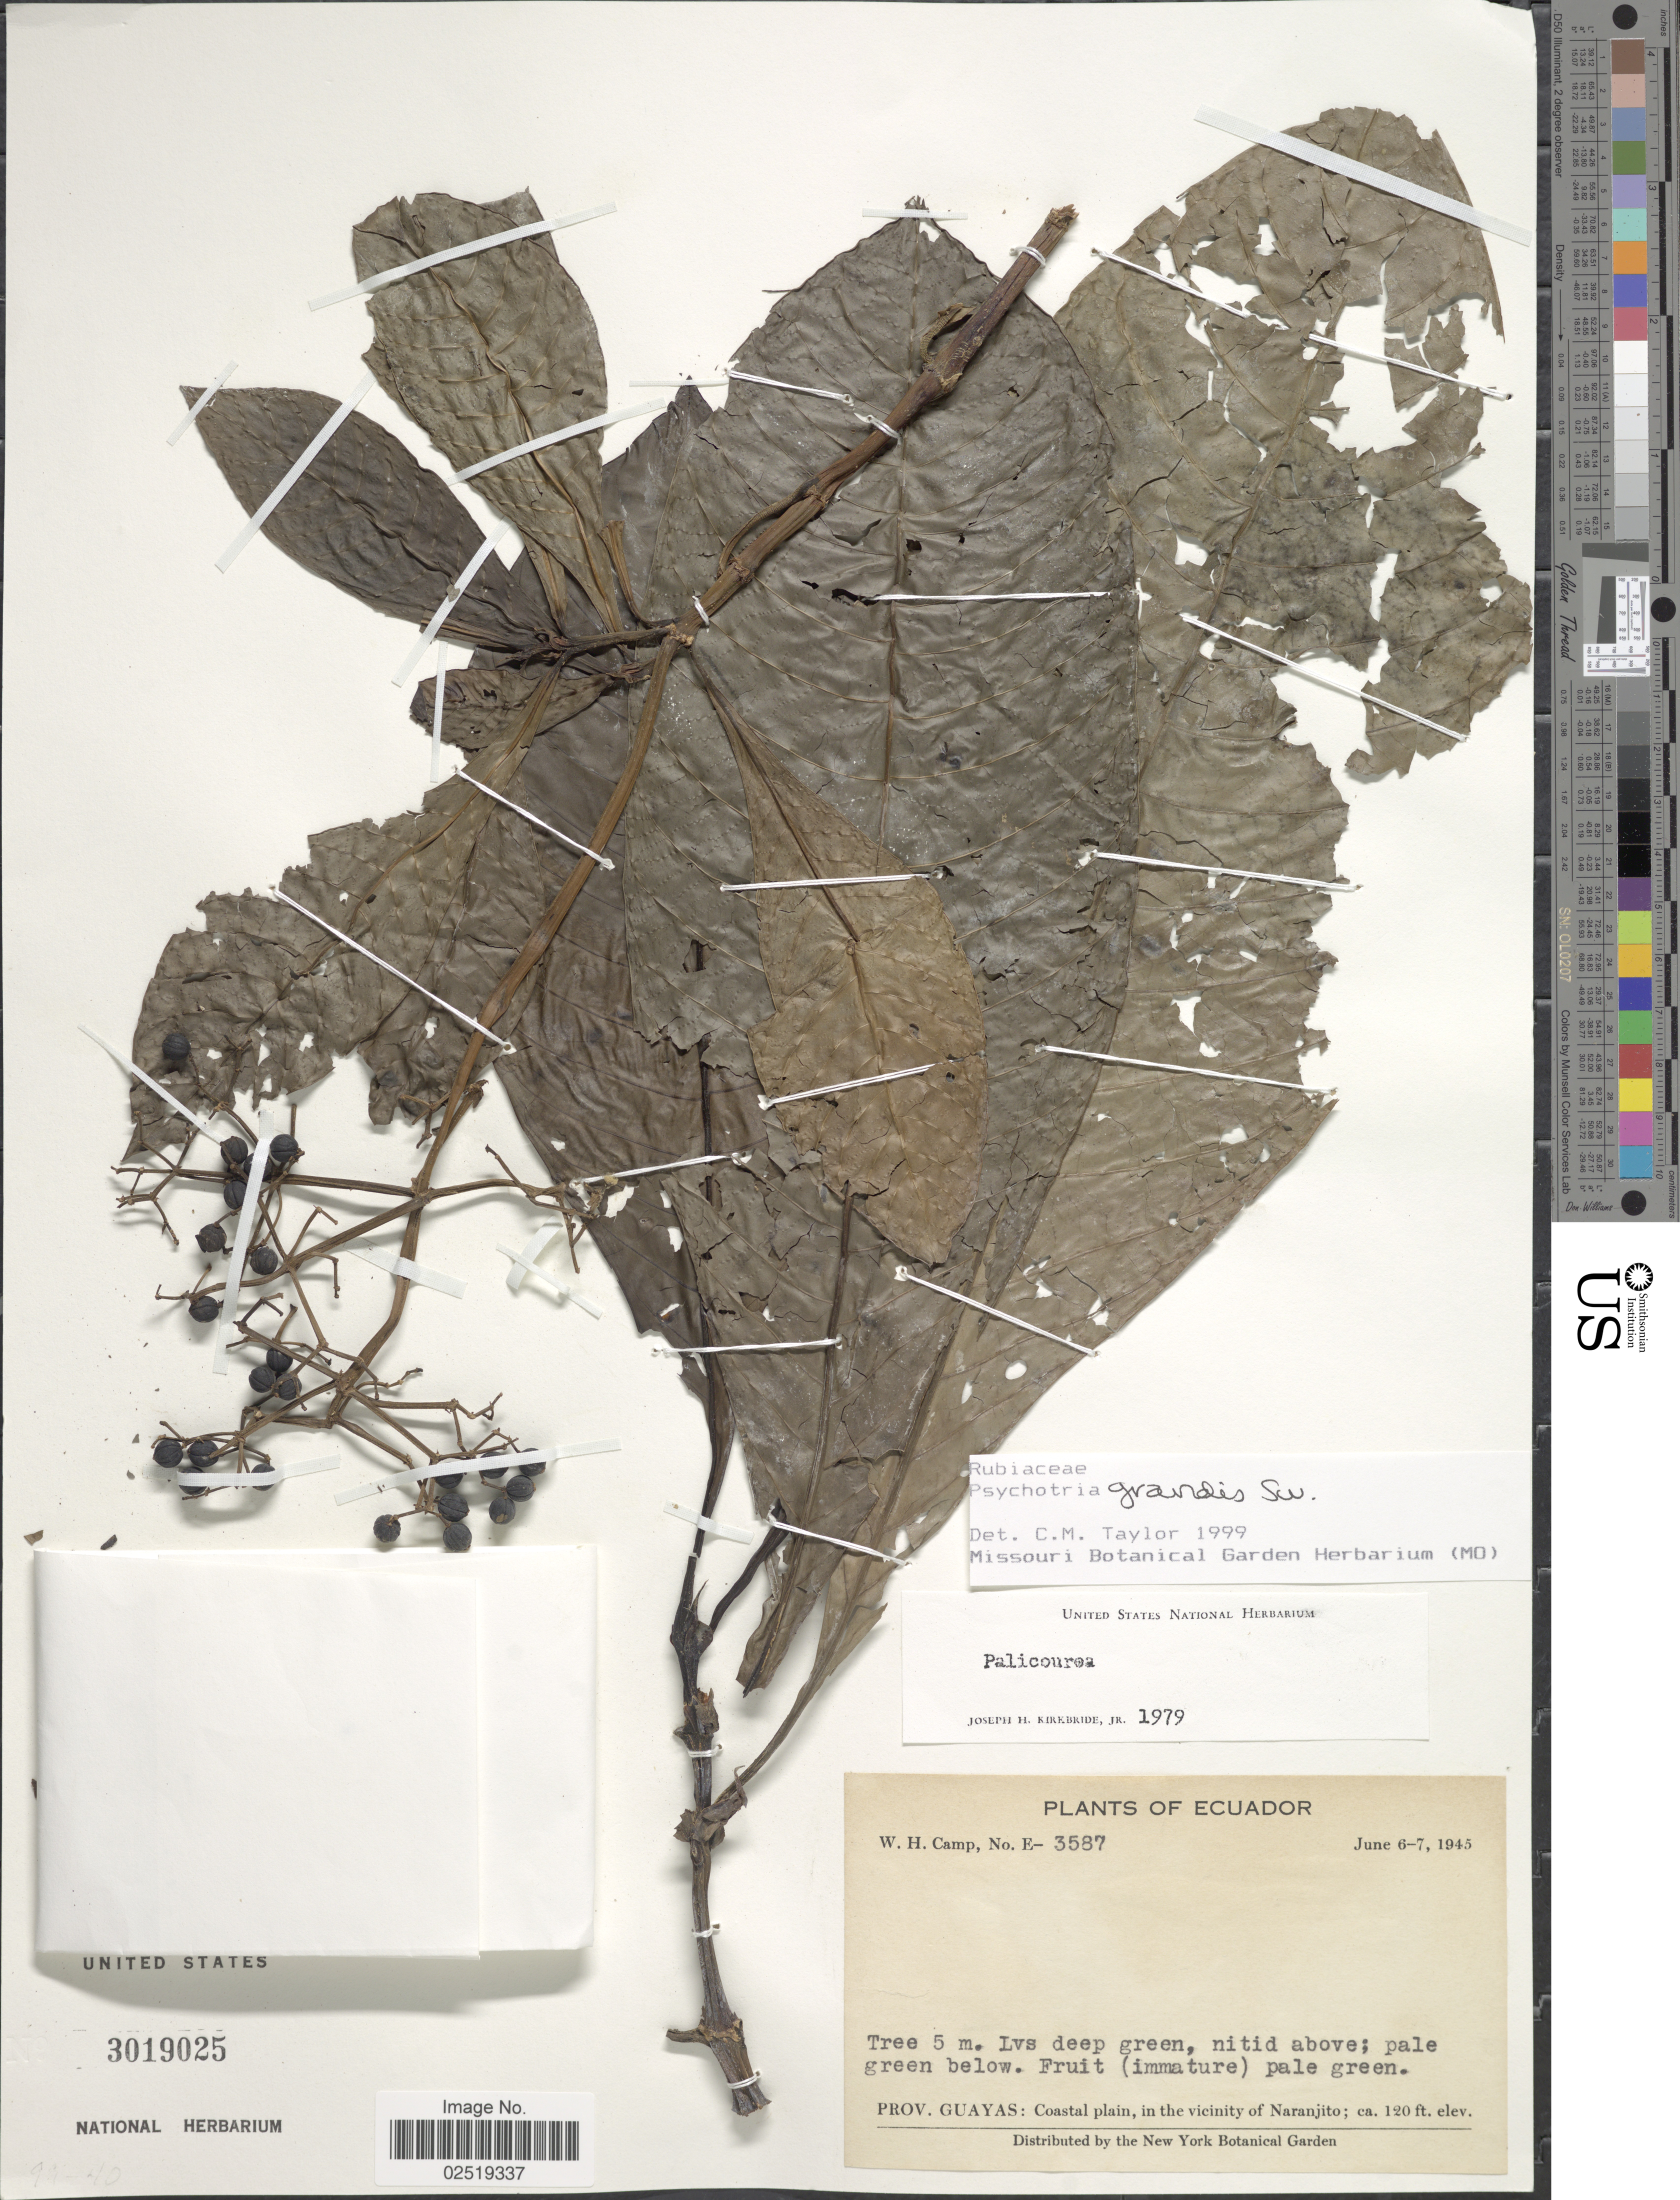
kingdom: Plantae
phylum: Tracheophyta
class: Magnoliopsida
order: Gentianales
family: Rubiaceae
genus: Psychotria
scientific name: Psychotria grandis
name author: Sw.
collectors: W. H. Camp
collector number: E-3587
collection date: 1945-06-06/1945-06-07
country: Ecuador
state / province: Guayas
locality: Prov. Guayas: Coastal plain, in the vicinity of Naranjito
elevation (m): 37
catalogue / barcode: US 3019025